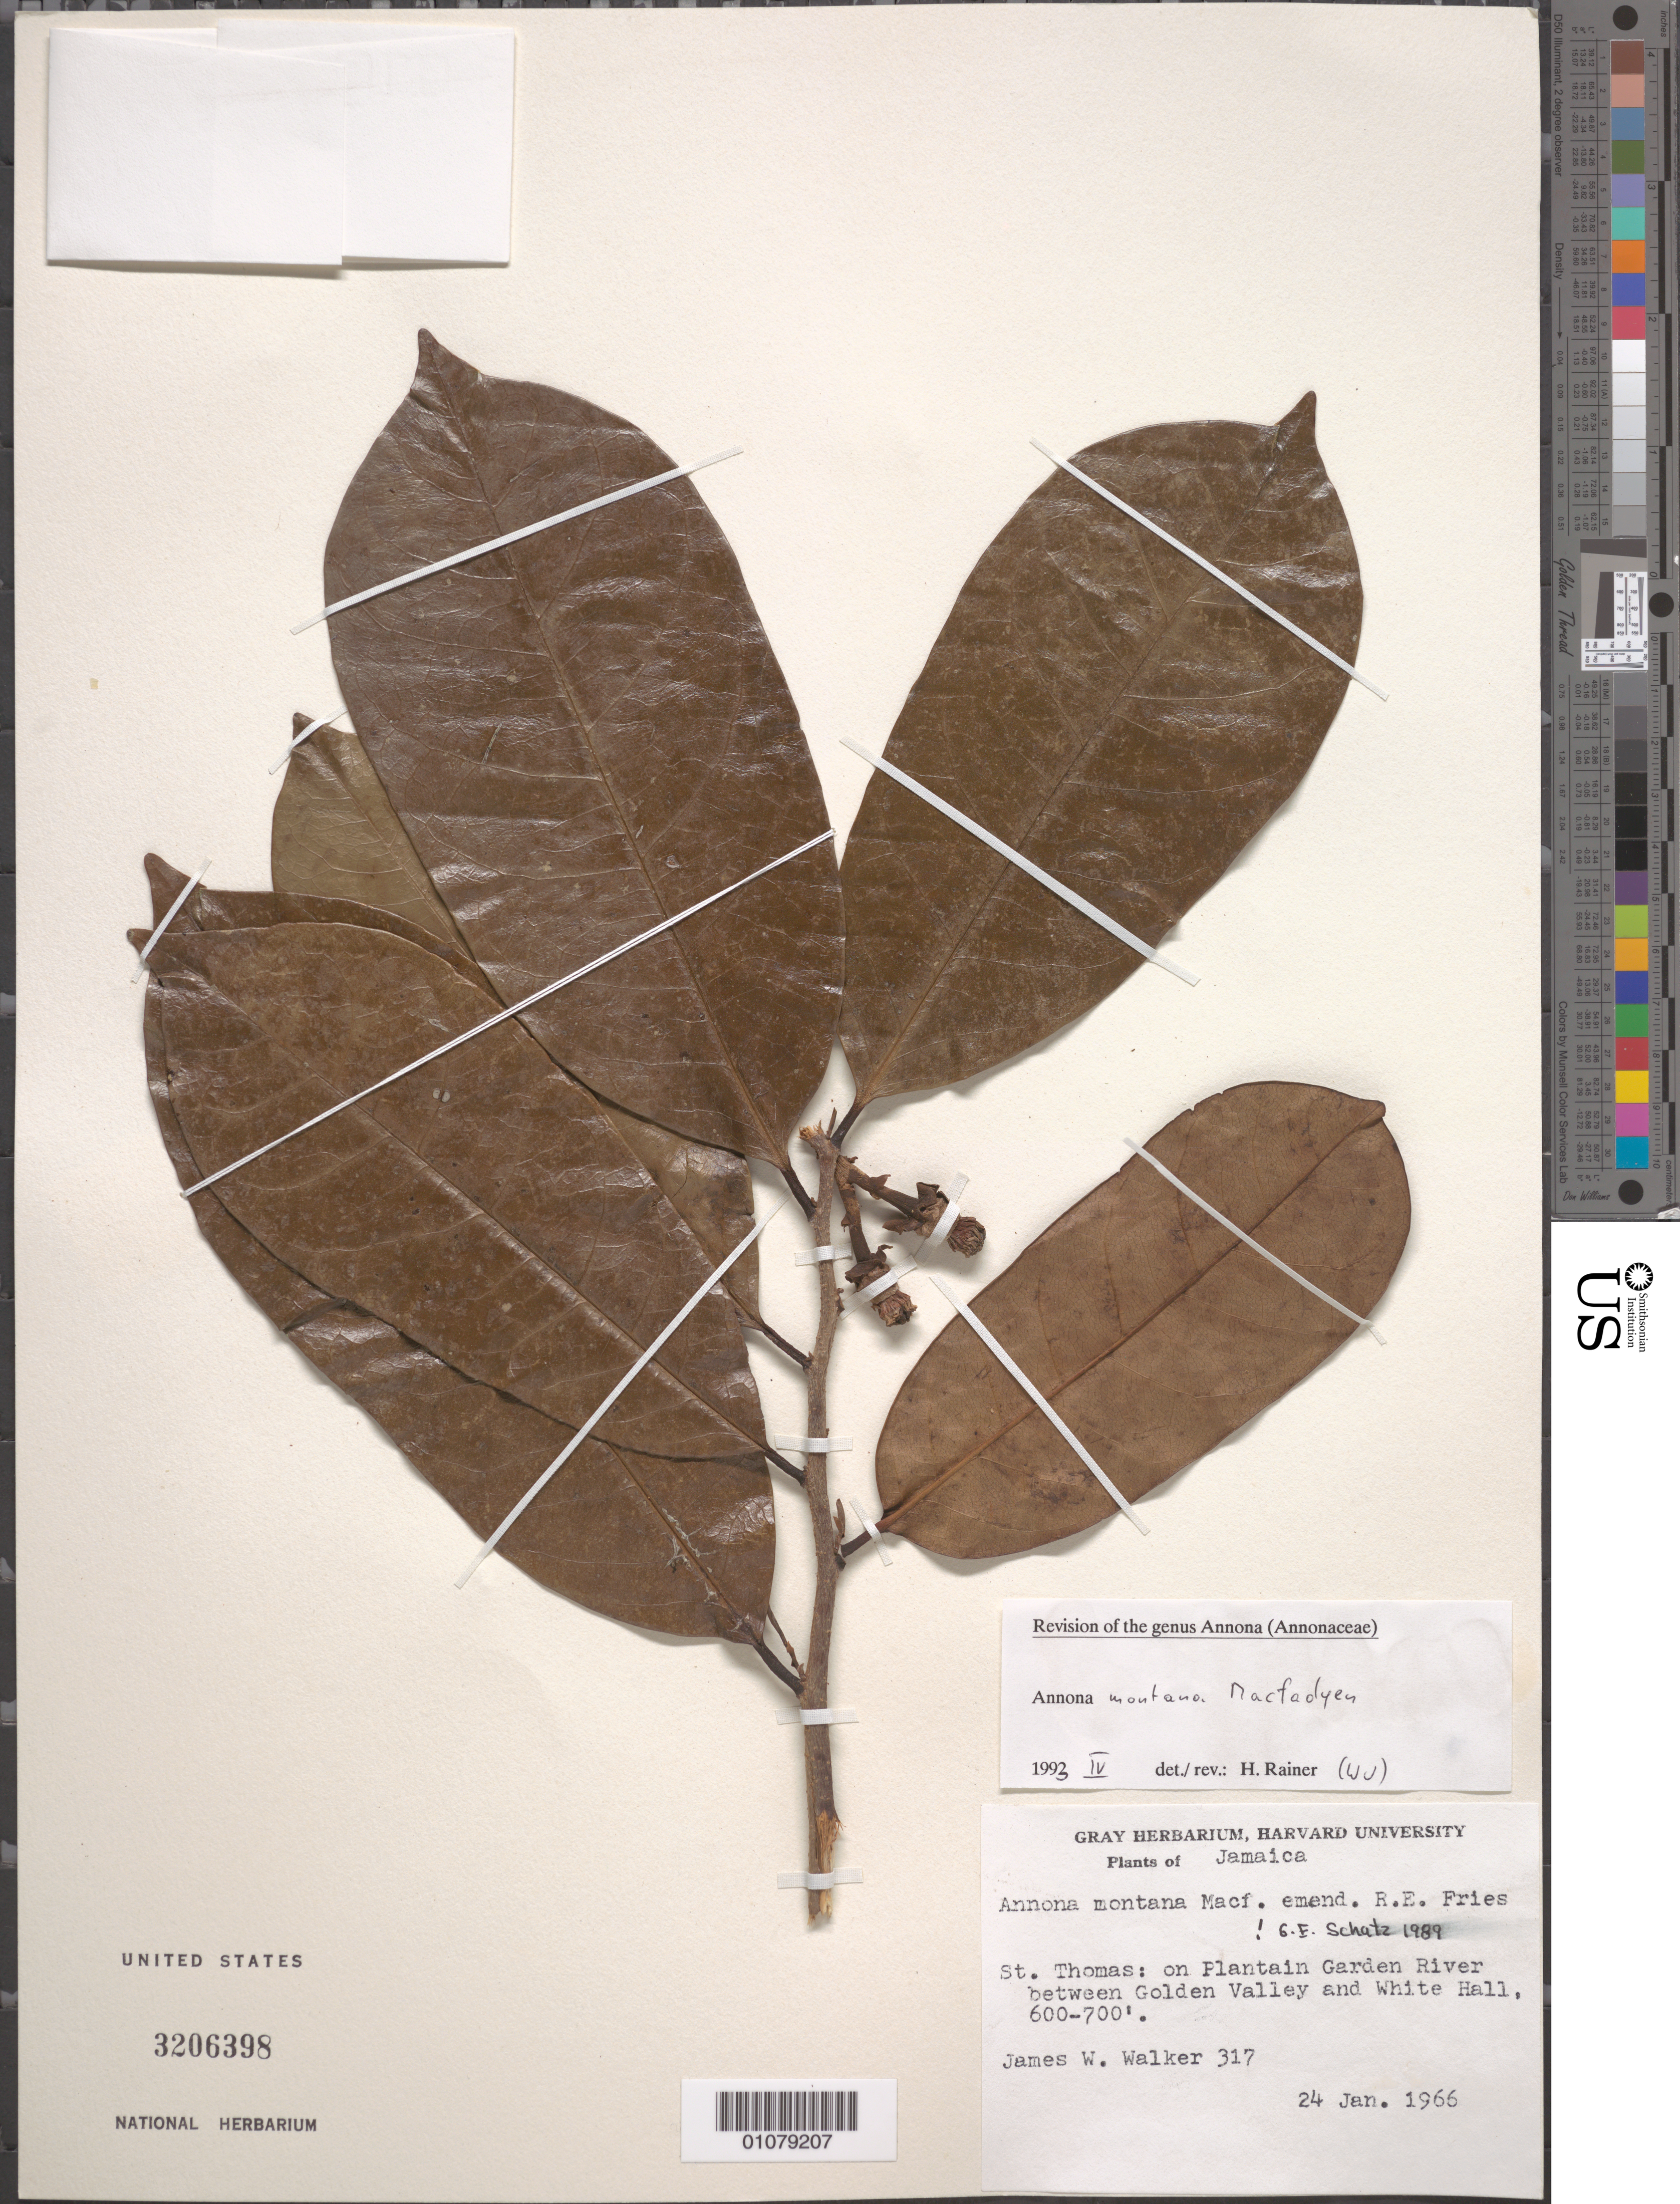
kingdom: Plantae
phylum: Tracheophyta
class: Magnoliopsida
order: Magnoliales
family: Annonaceae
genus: Annona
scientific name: Annona montana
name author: Macfad.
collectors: J. W. Walker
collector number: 317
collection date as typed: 24 Jan 1966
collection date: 1966-01-24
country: Jamaica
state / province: Saint Thomas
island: Jamaica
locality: St. Thomas: on Plantain Garden River between Golden Valley and White Hall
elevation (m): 183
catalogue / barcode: US 3206398